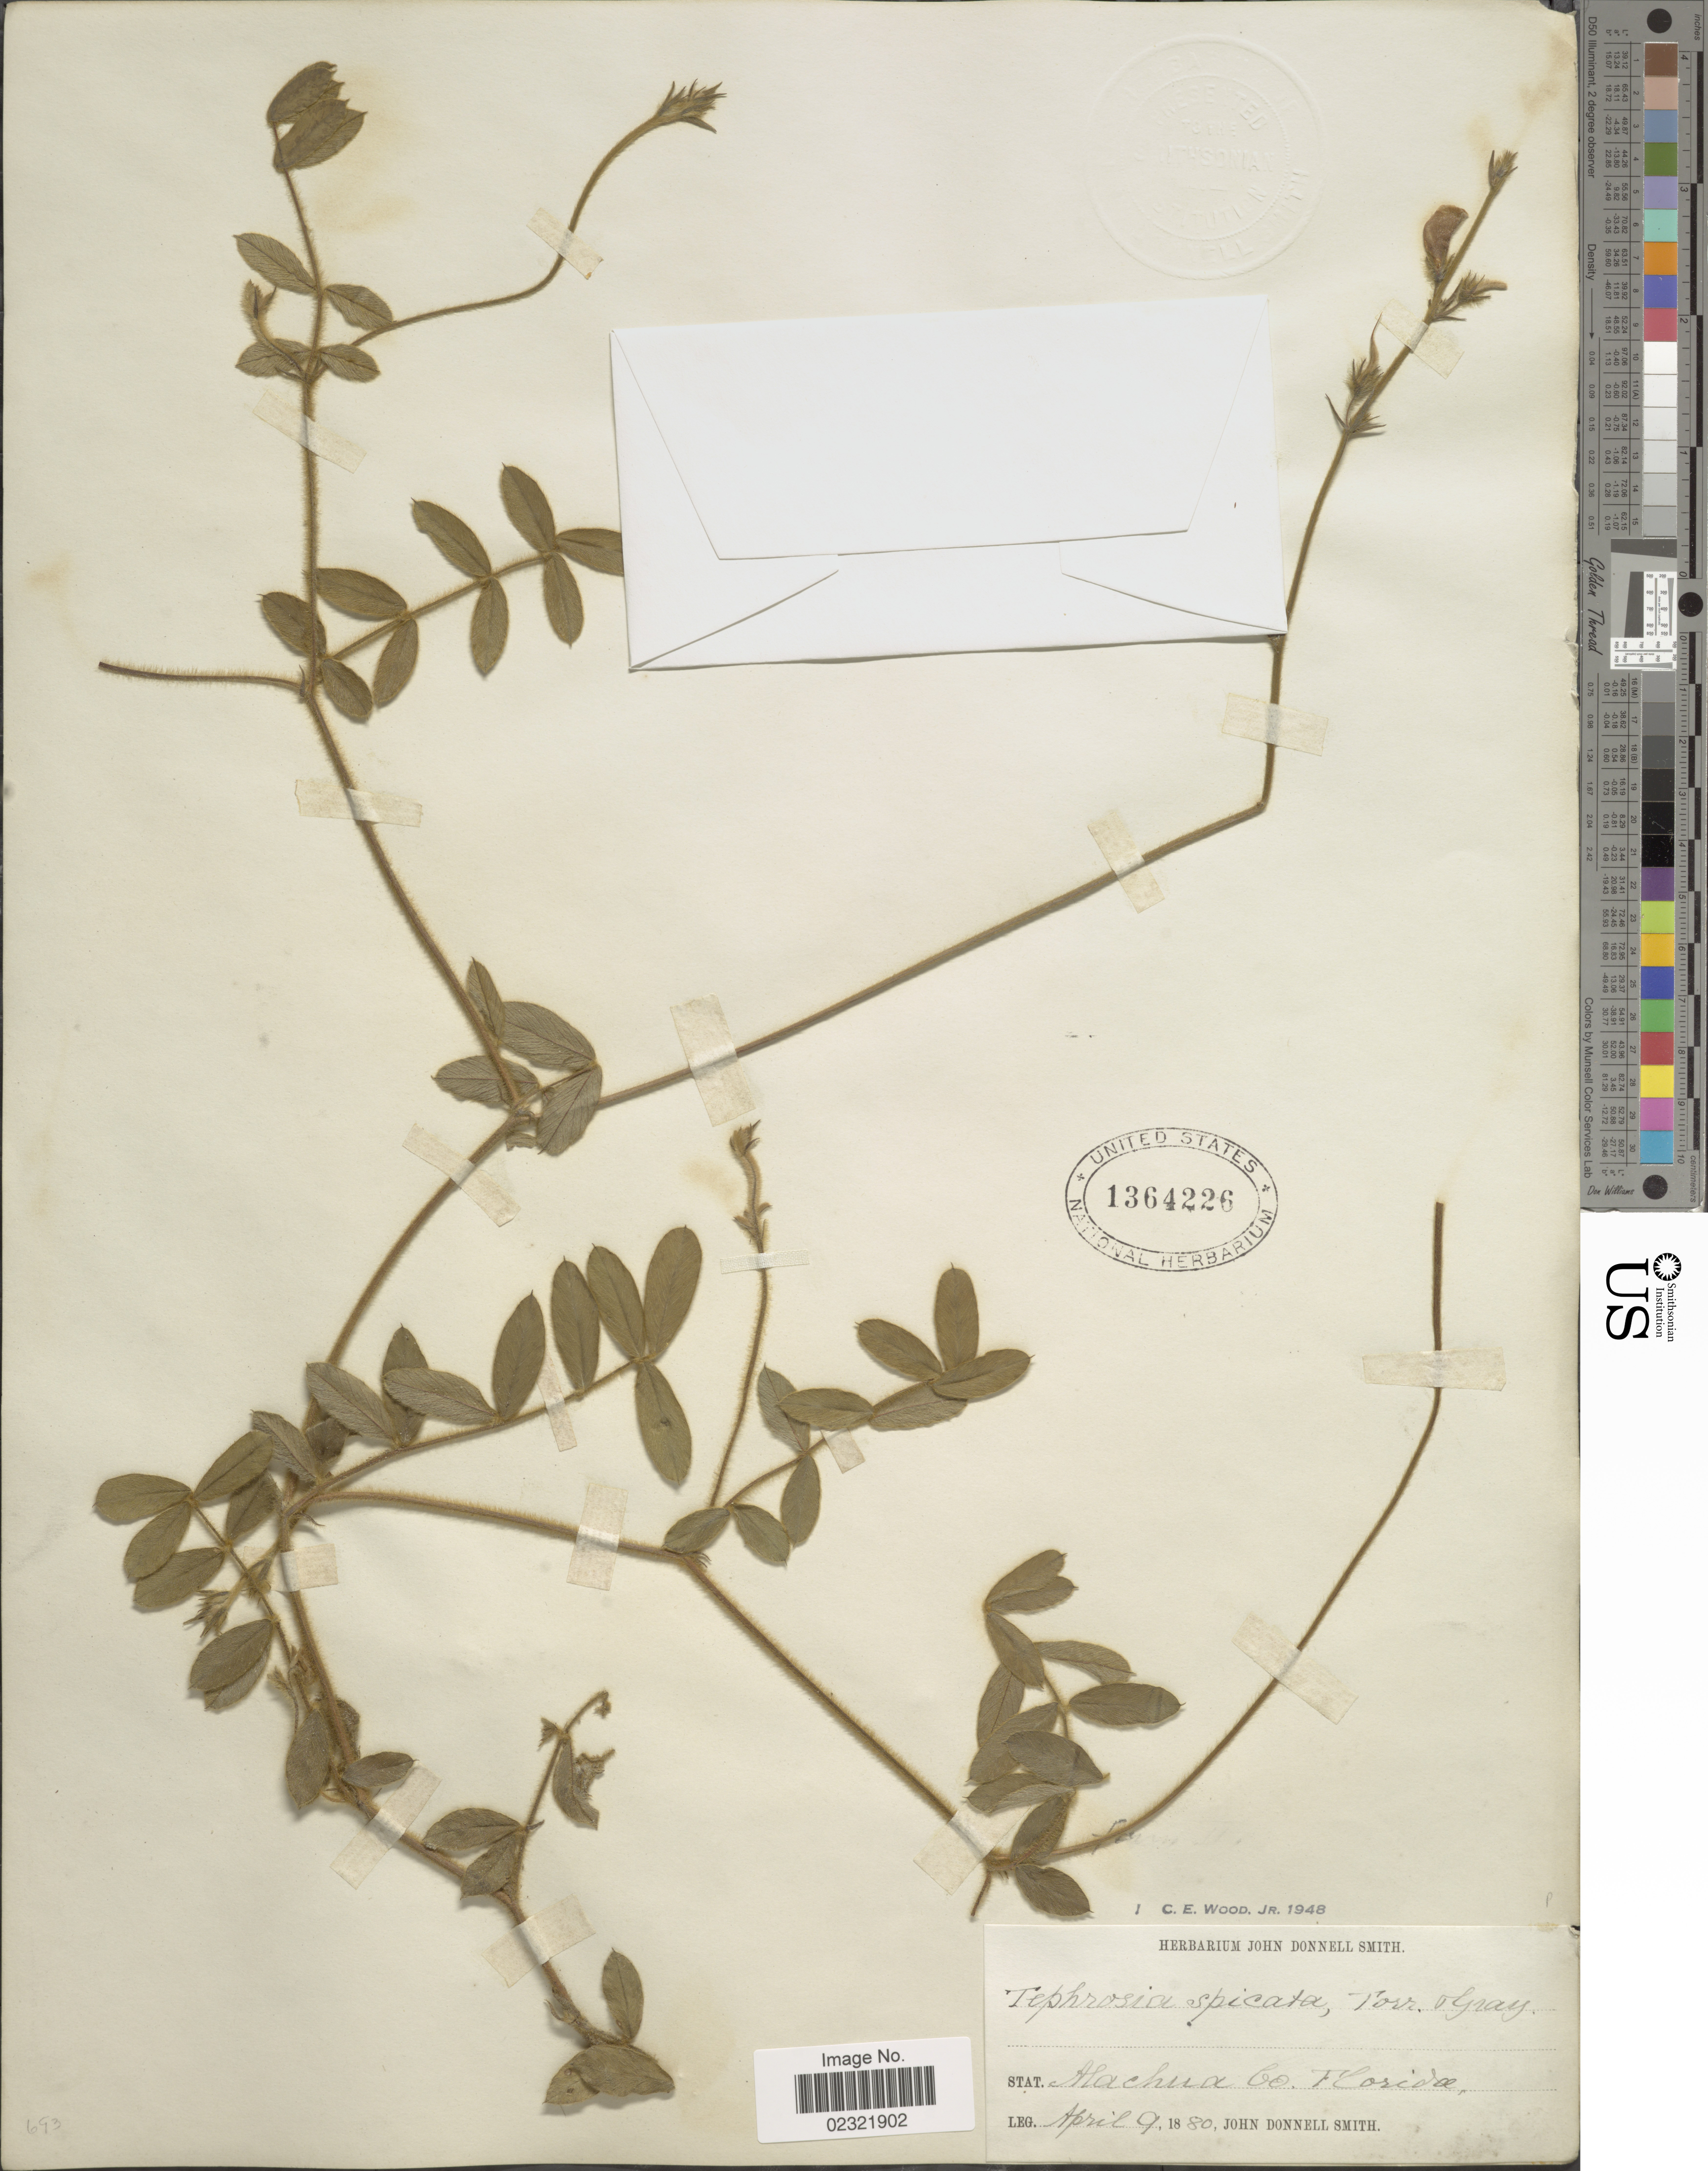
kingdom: Plantae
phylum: Tracheophyta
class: Magnoliopsida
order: Fabales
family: Fabaceae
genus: Tephrosia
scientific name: Tephrosia spicata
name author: (Walter) Torr. & A. Gray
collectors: J. Donnell Smith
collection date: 1880-04-09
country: United States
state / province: Florida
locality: Alachua Co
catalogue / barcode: US 1364226